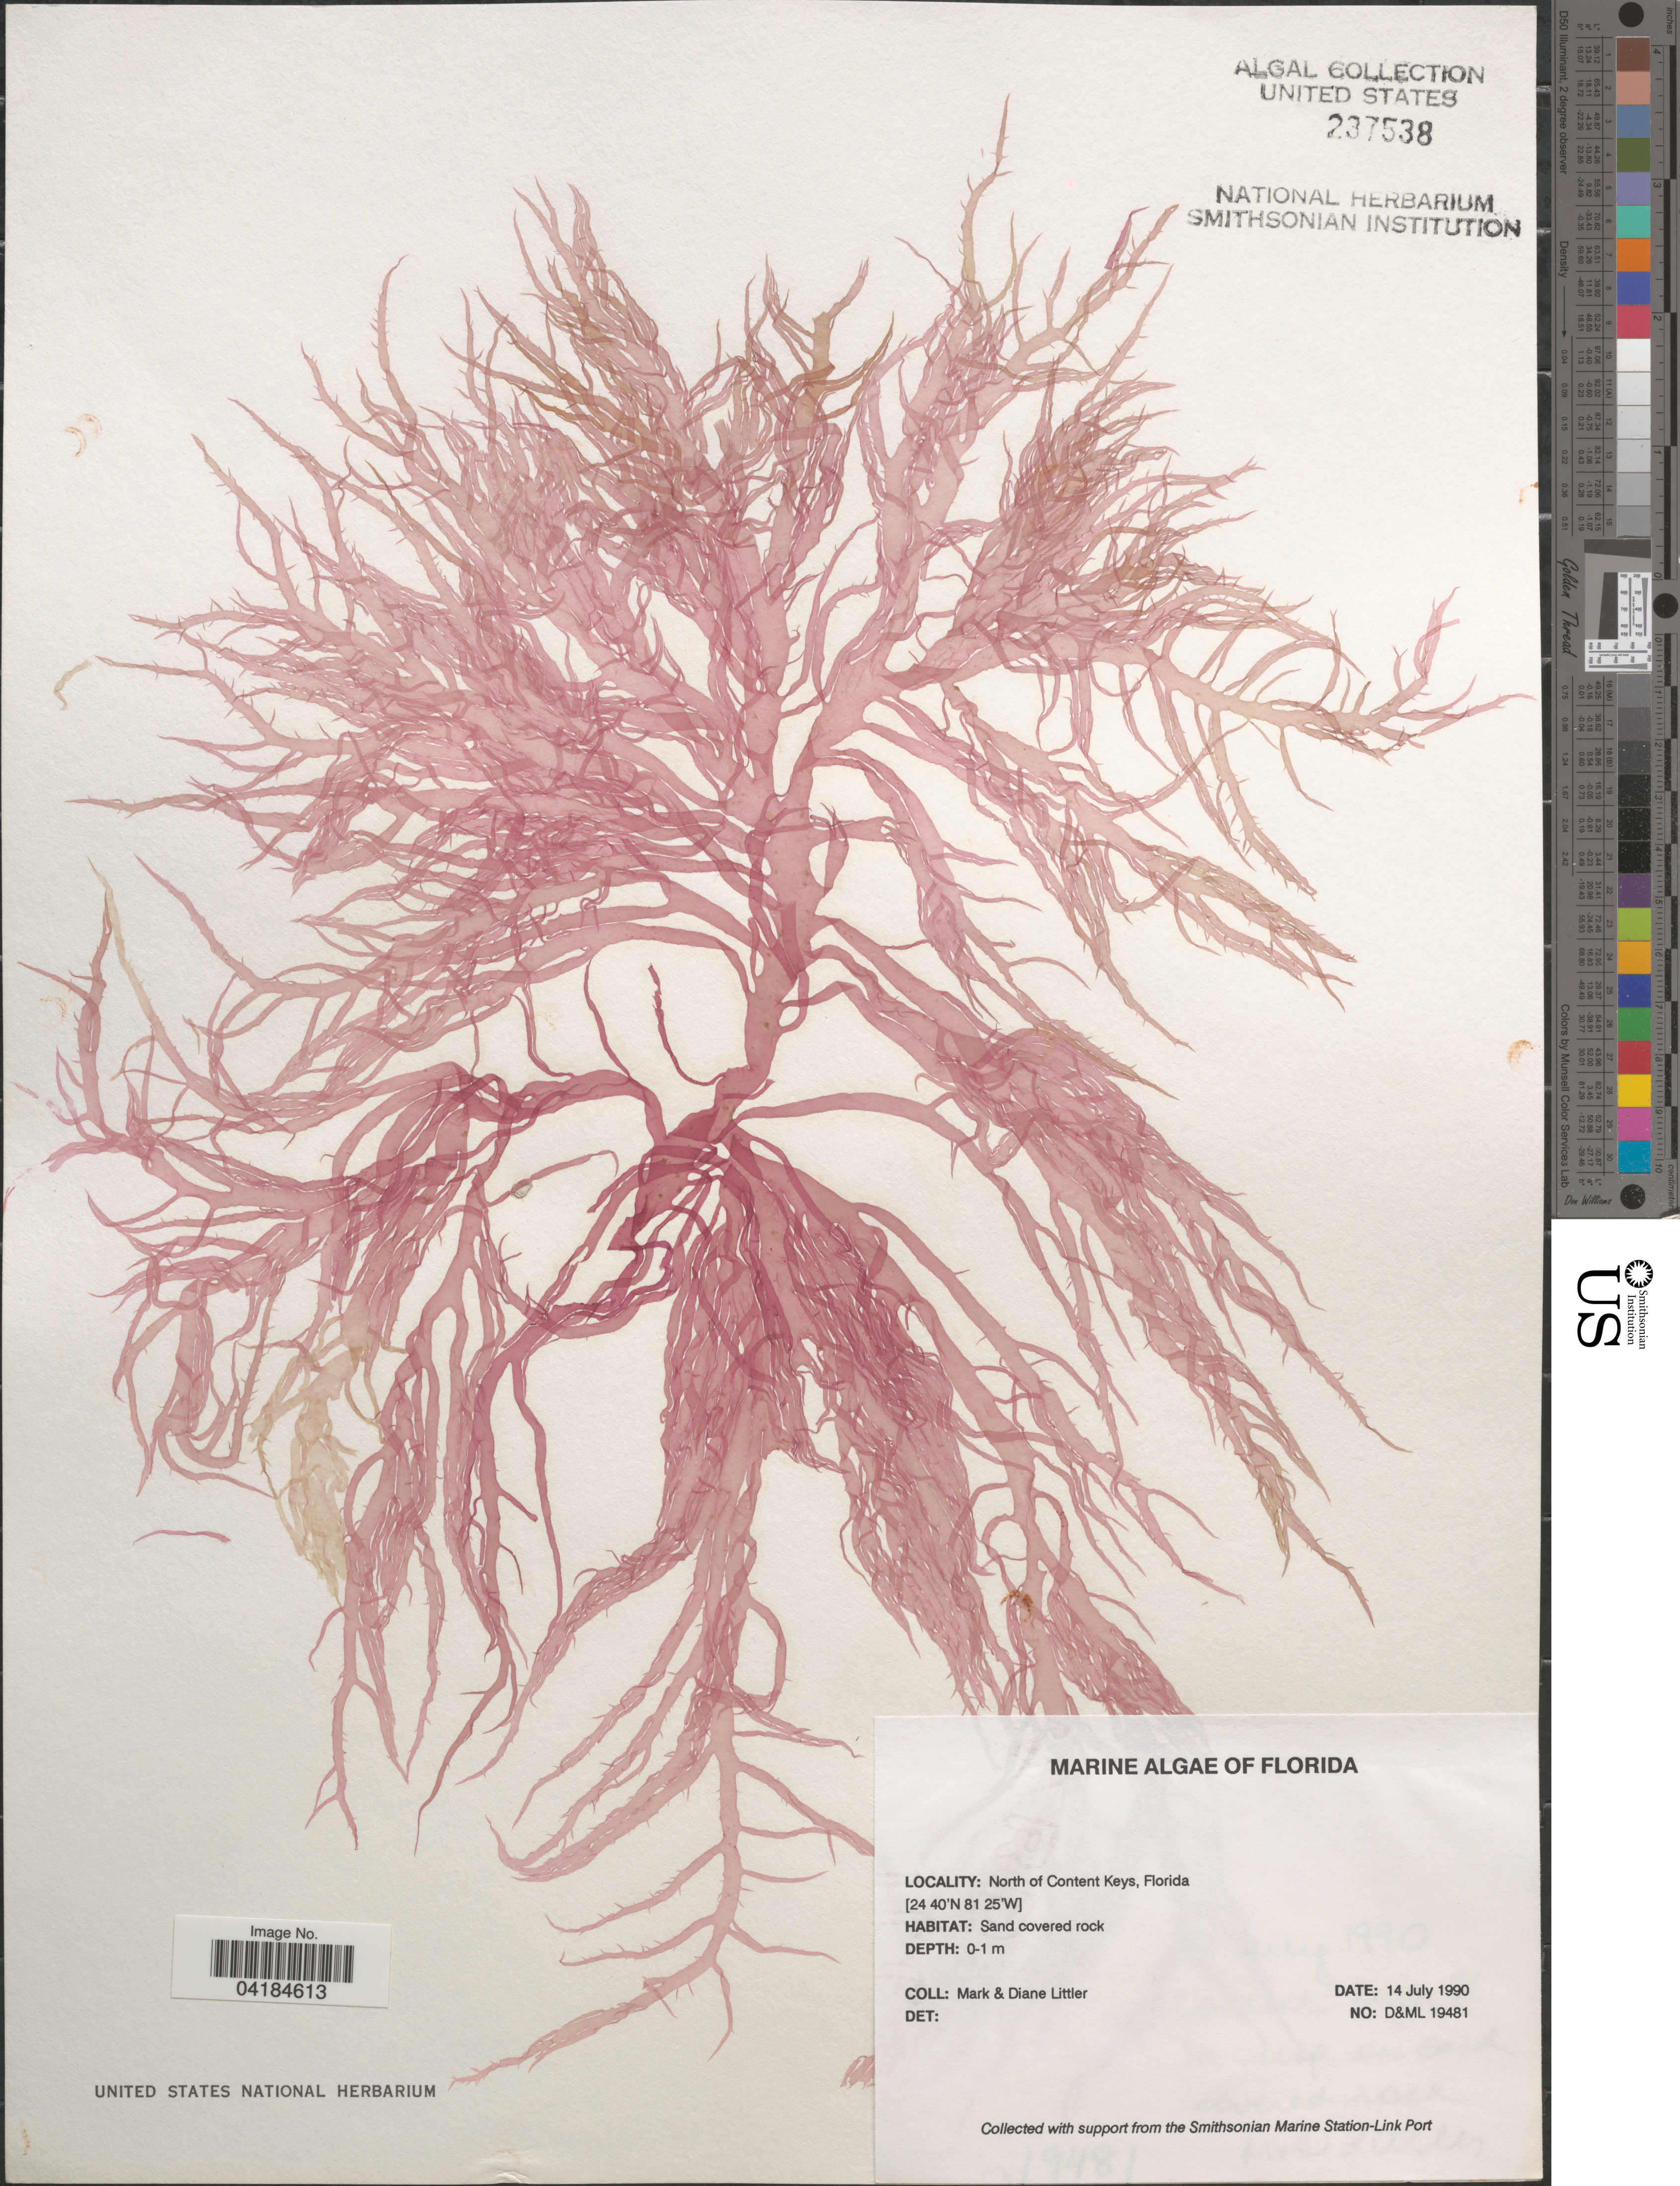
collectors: M. Littler & D. S. Littler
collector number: D&ML19481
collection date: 1990-07-14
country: United States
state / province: Florida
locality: North of Content Keys.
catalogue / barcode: US 237538